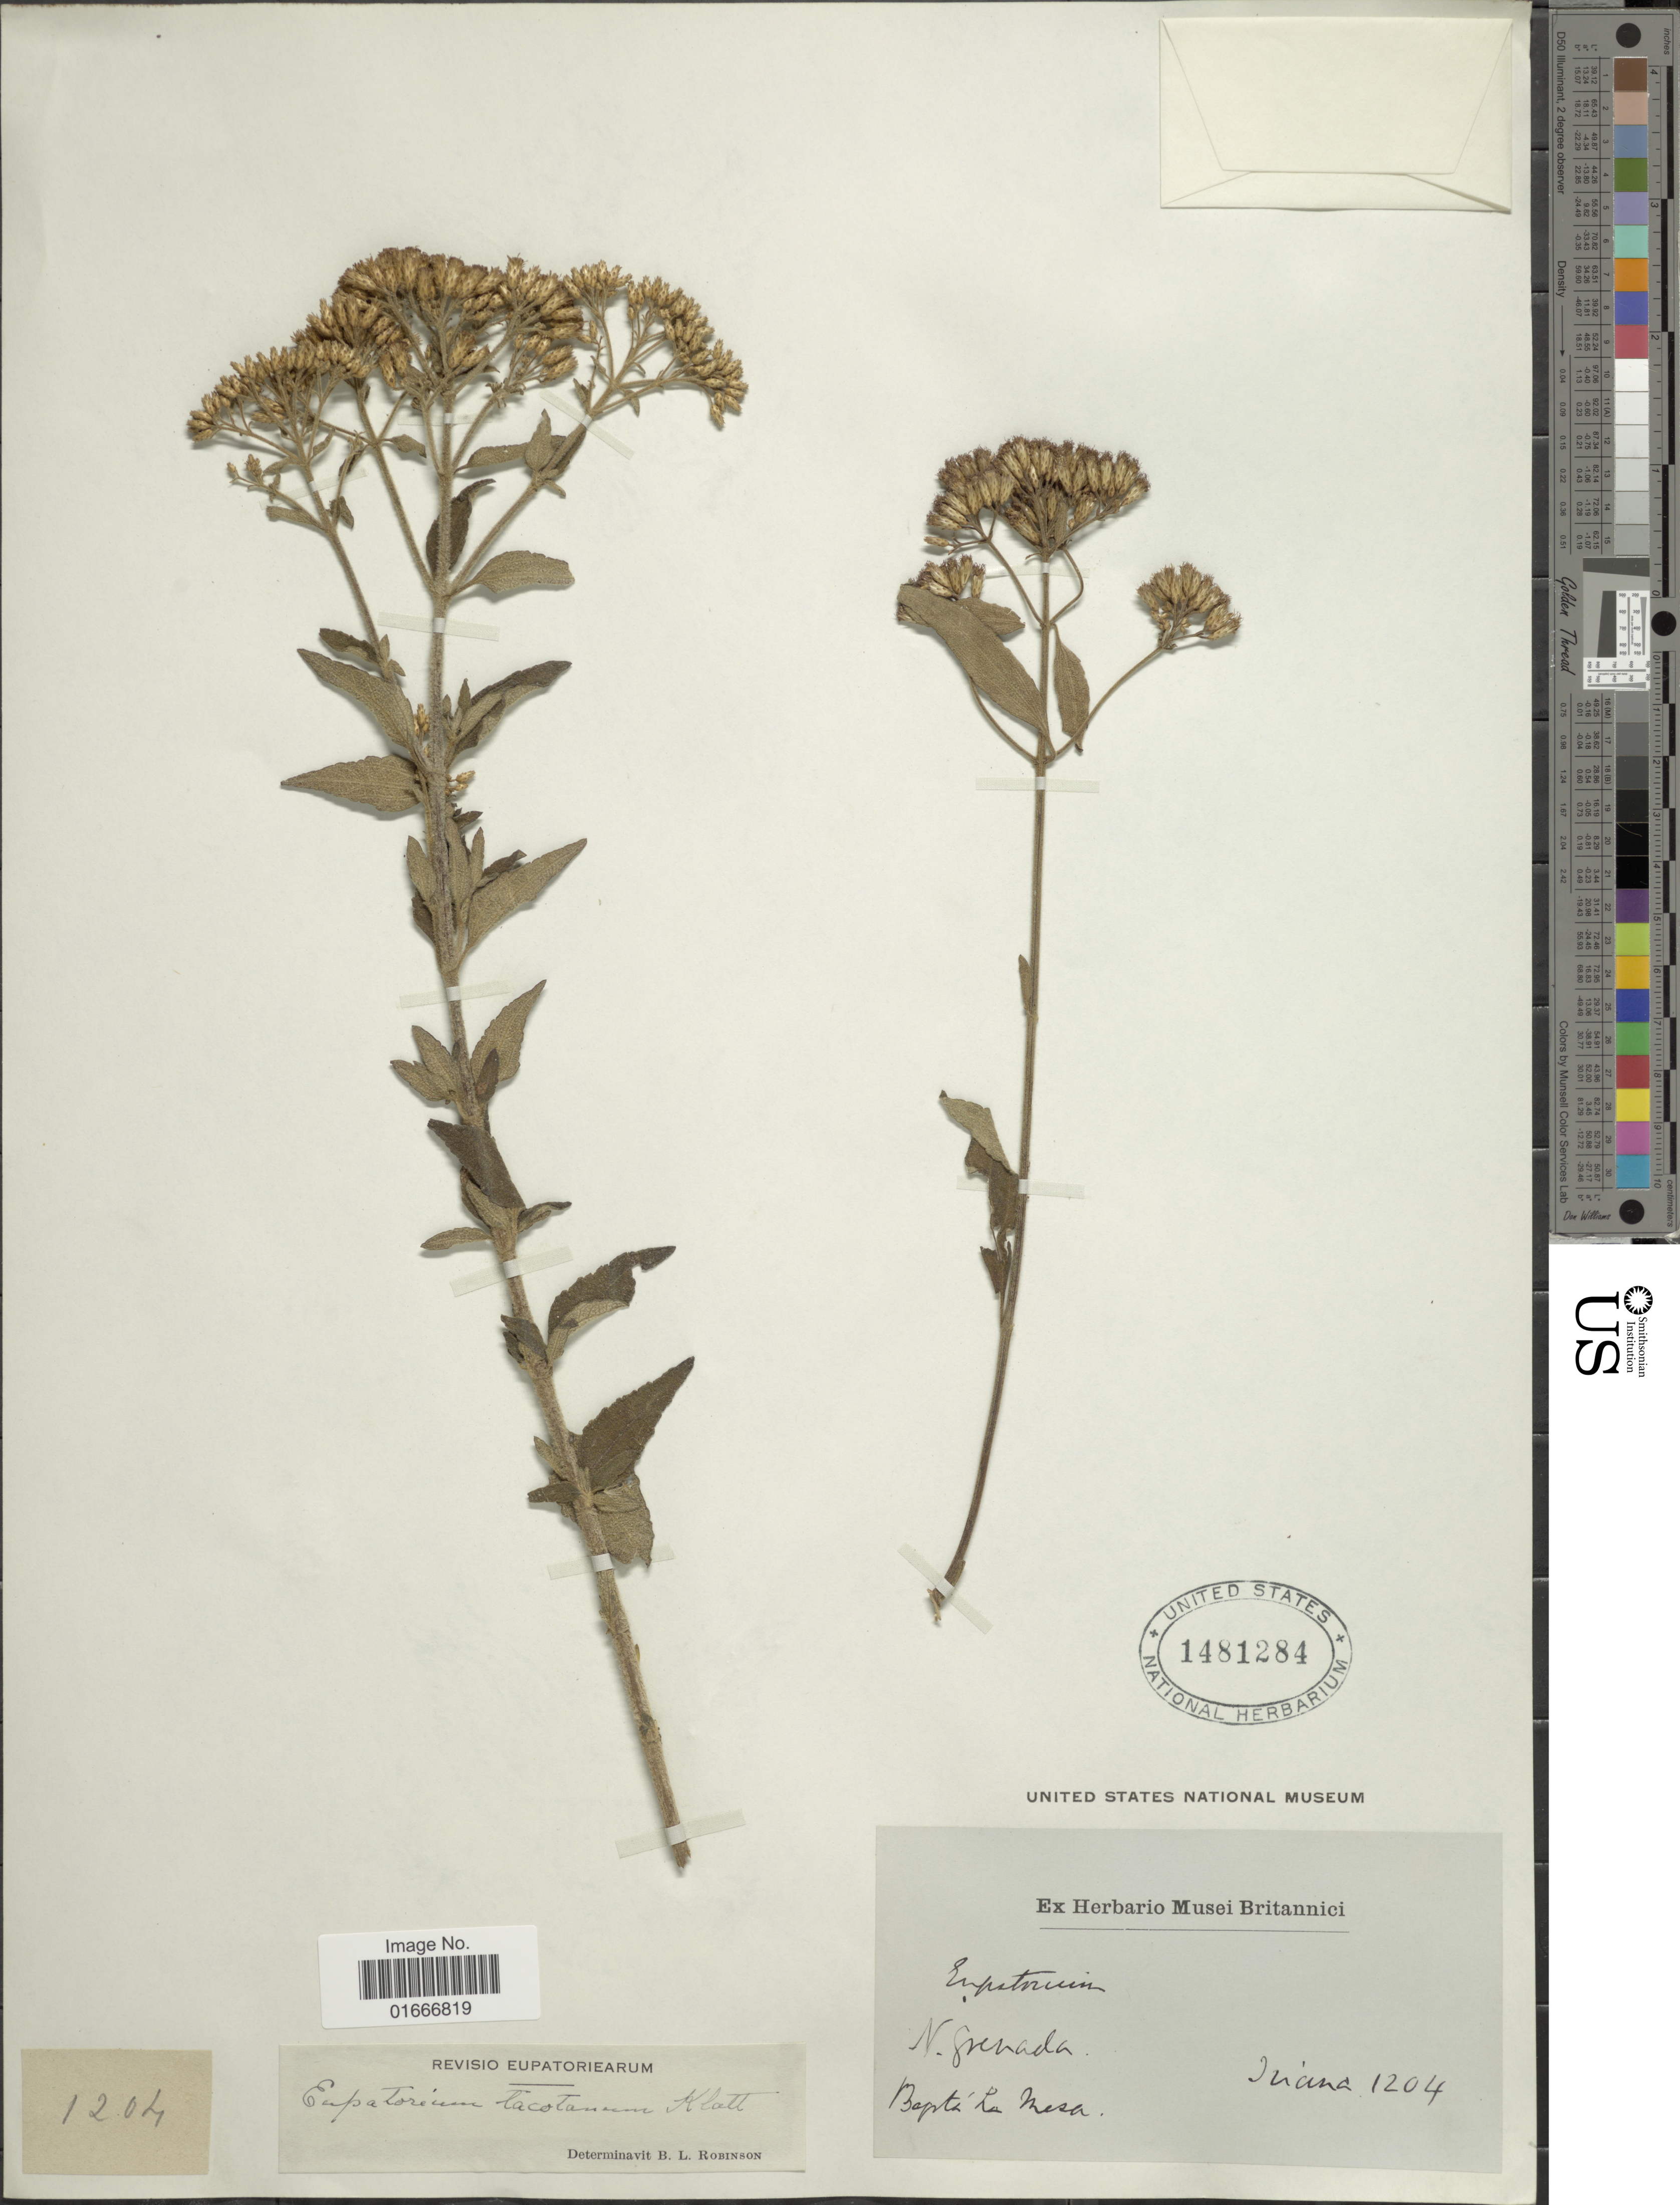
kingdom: Plantae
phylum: Tracheophyta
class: Magnoliopsida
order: Asterales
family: Asteraceae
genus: Chromolaena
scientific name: Chromolaena tacotana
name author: (Klatt) R.M. King & H. Rob.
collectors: Triana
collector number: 1204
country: Nicaragua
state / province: Granada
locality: N. Grenada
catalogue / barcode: US 1481284